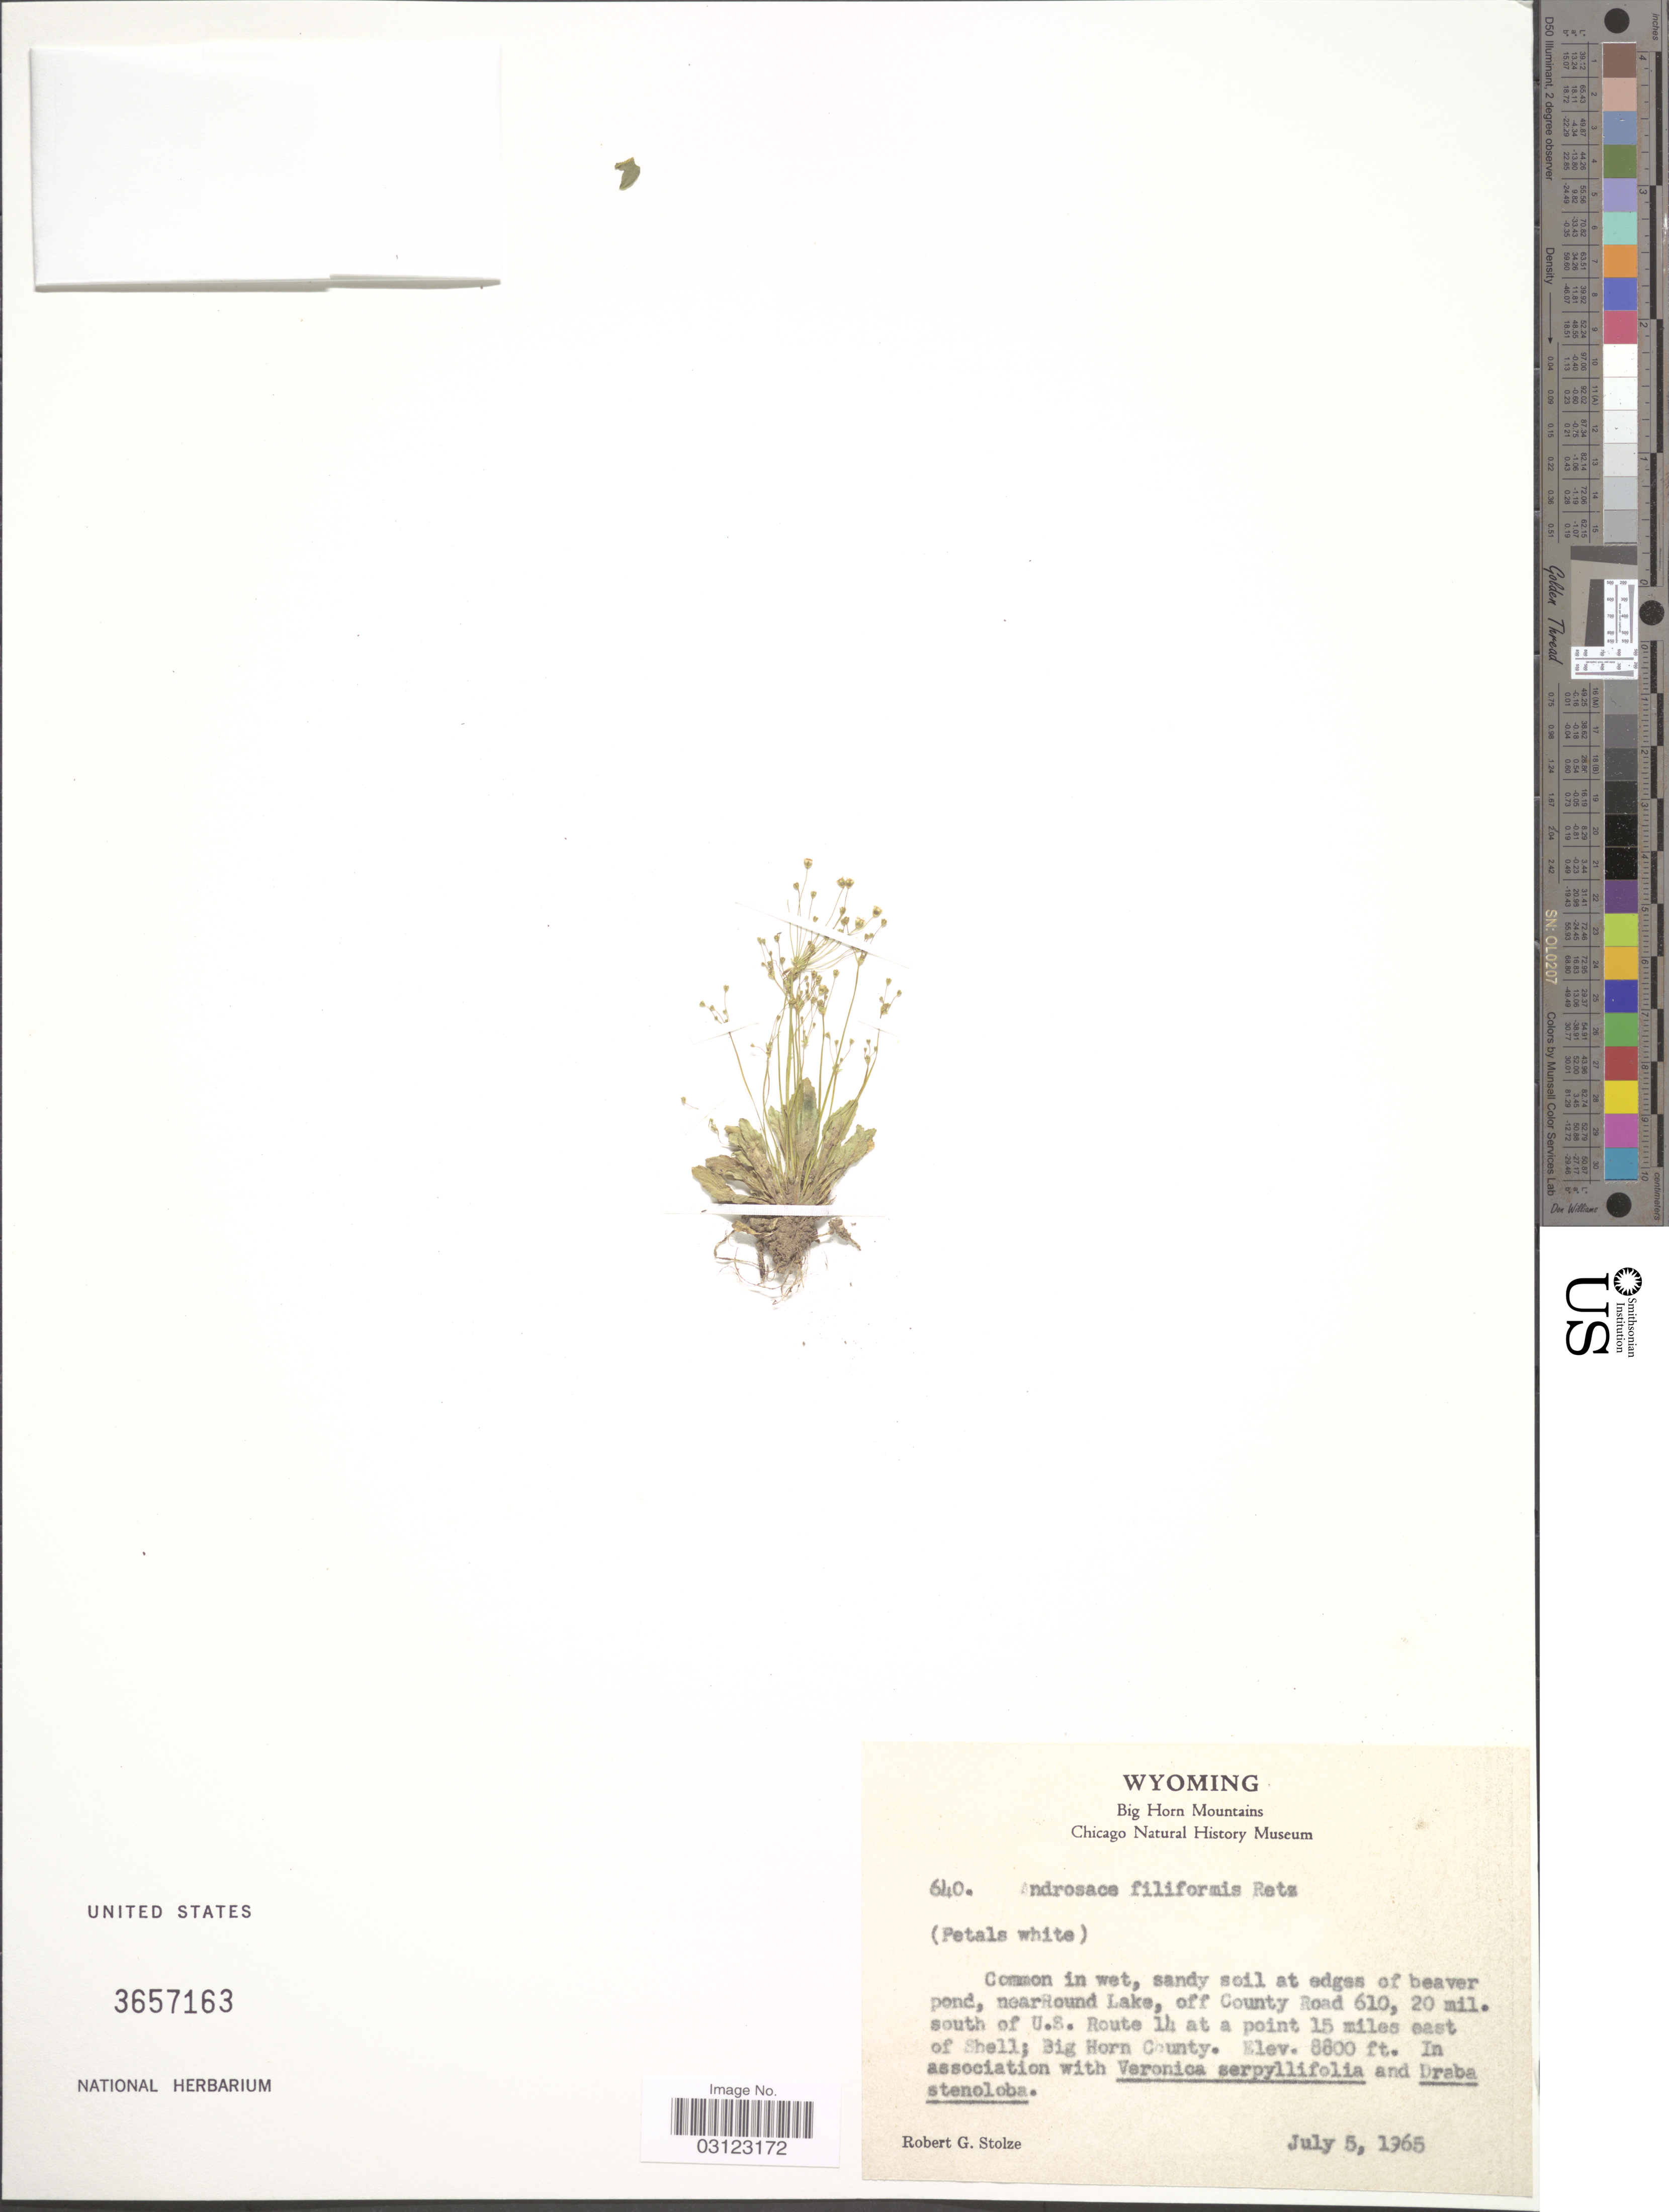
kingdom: Plantae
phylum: Tracheophyta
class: Magnoliopsida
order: Ericales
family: Primulaceae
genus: Androsace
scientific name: Androsace filiformis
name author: Retz.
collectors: R. G. Stolze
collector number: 640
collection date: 1965-07-05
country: United States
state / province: Wyoming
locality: Edges of beaver pond, near Round Lake, off County Road 610, 20 mil. south of U.S. Route 14 at a point 15 miles east of Shell; Big Horn County. Big Horn Mountains.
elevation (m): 2682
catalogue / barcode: US 3657163